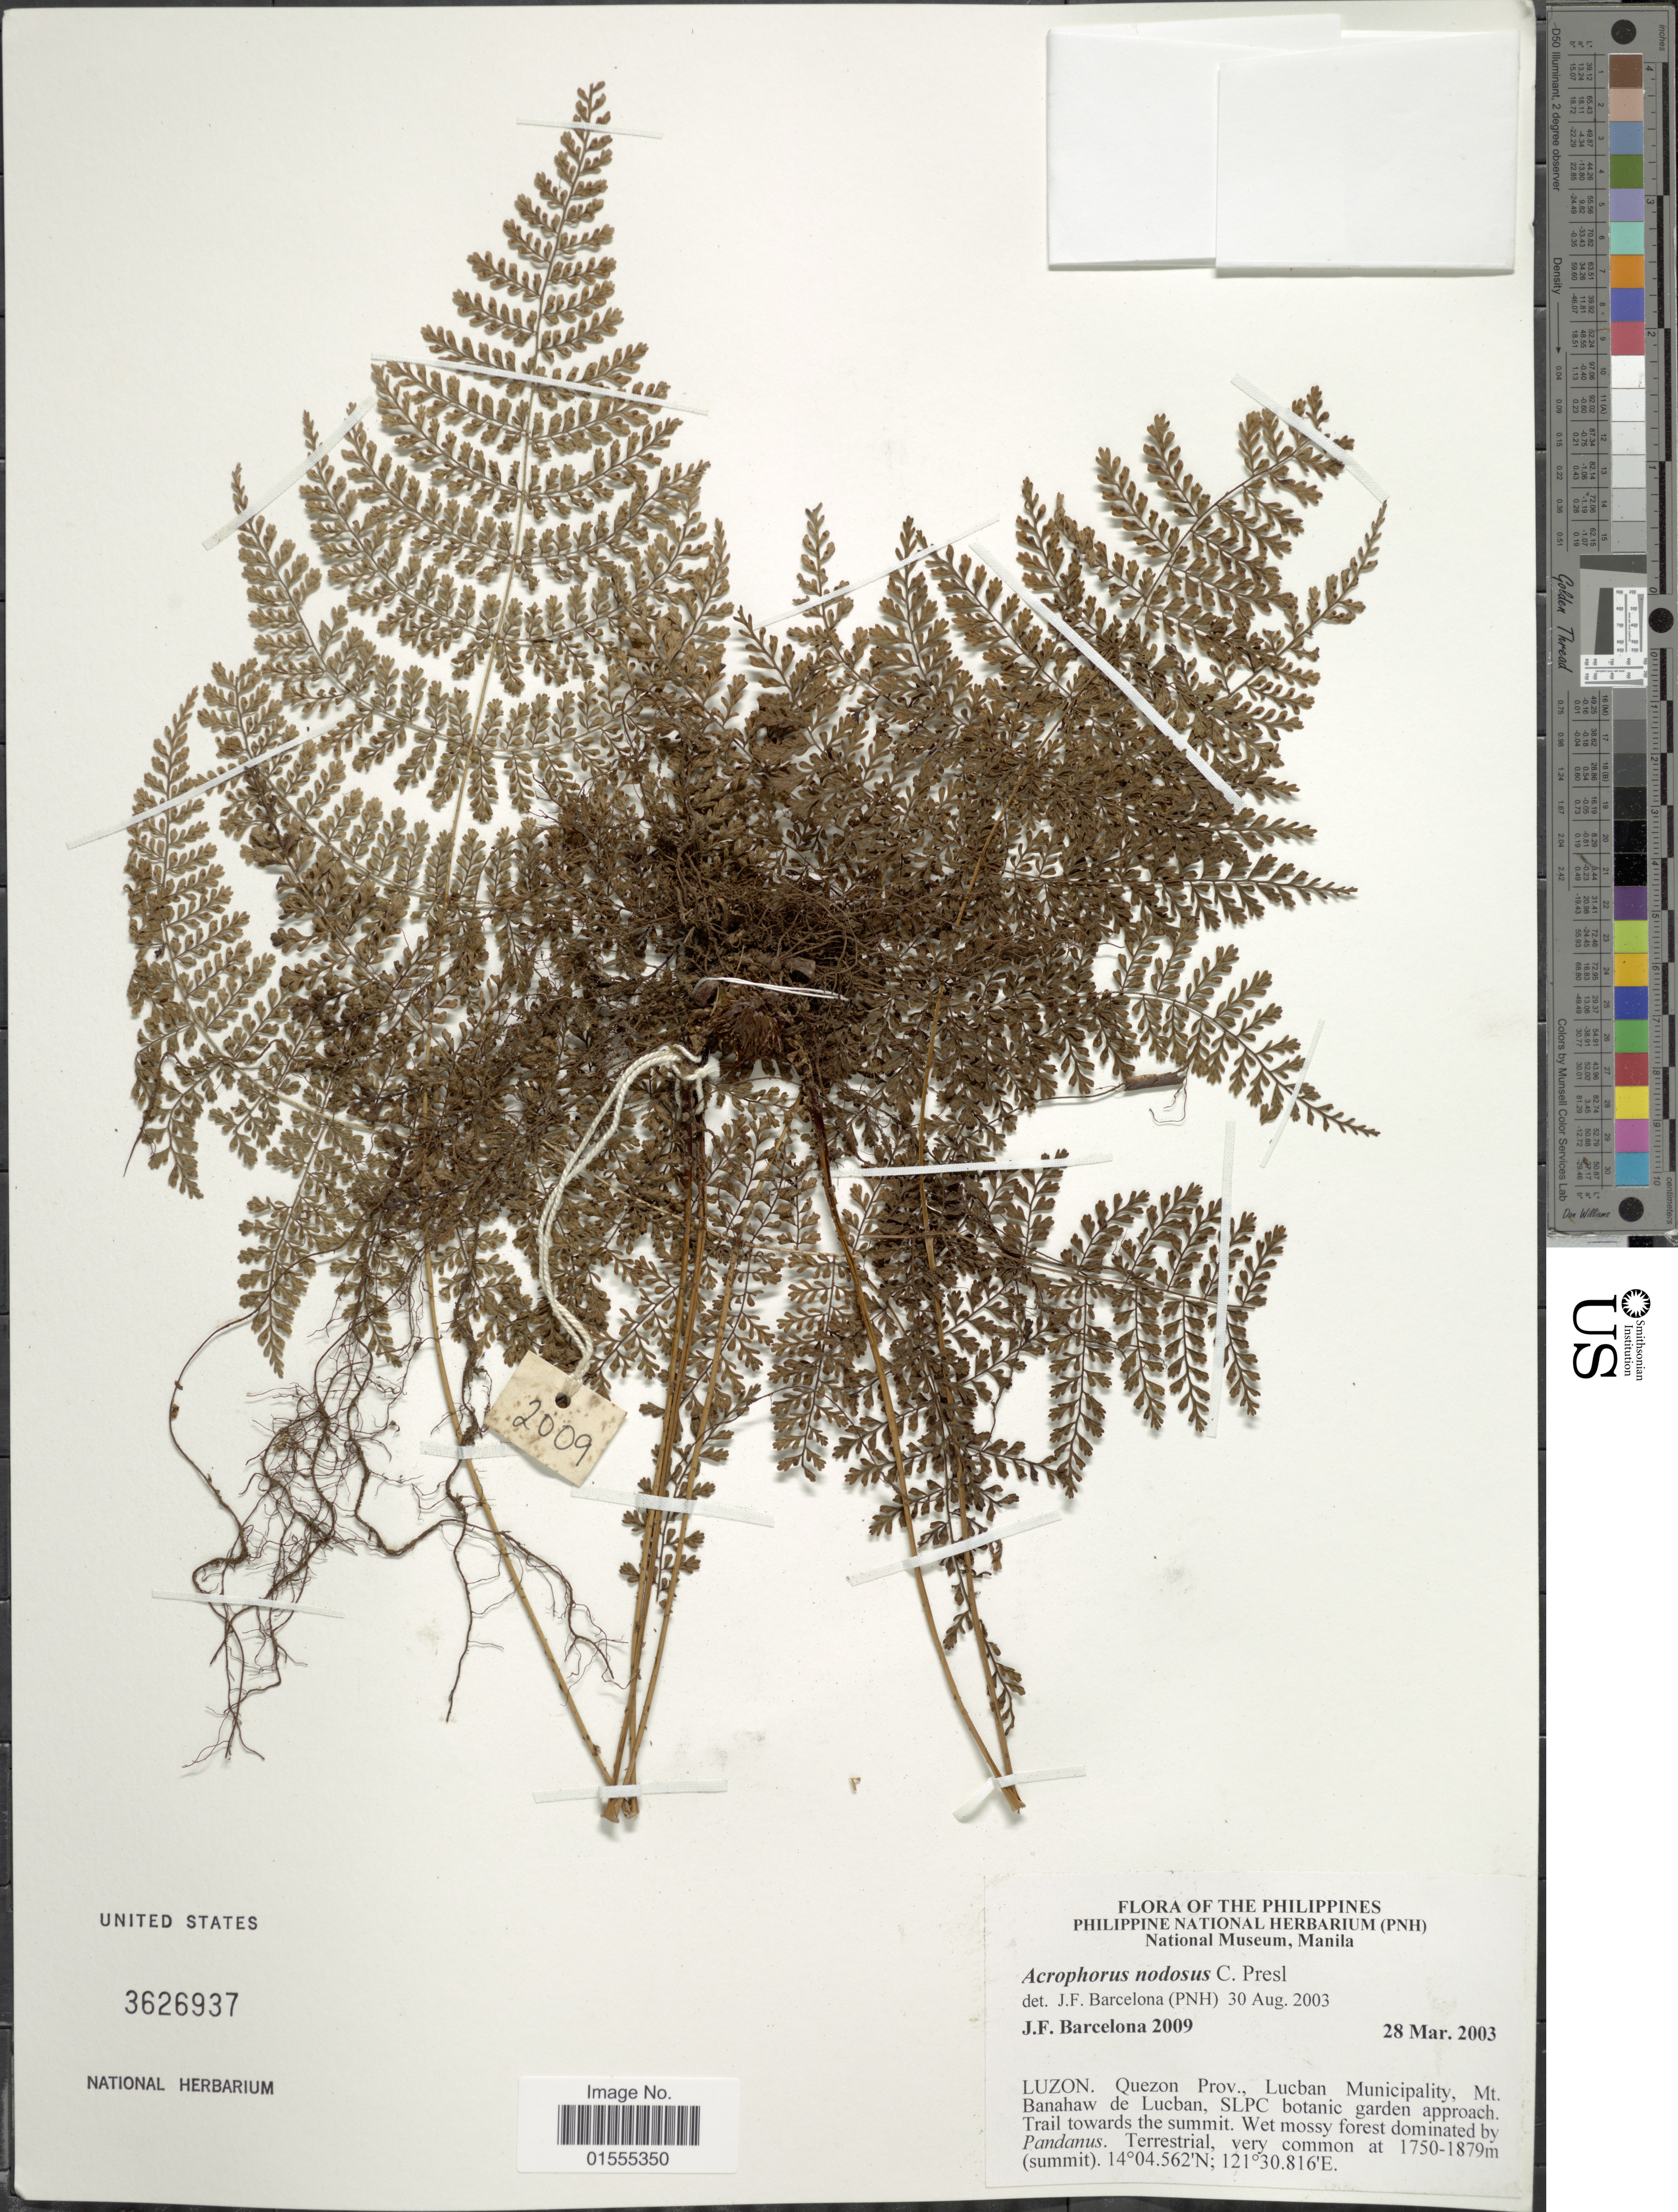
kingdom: Plantae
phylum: Tracheophyta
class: Polypodiopsida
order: Polypodiales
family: Dryopteridaceae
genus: Dryopteris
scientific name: Dryopteris nodosa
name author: (C. Presl) Li Bing Zhang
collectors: J. F. Barcelona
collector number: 2009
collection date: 2003-03-28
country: Philippines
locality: Luzon, Quezon Prov., Lucban Municipality, Mt Banahaw de Lucban, SLPC botanic approach. Trail towards the summit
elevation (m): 1750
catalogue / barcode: US 3626937